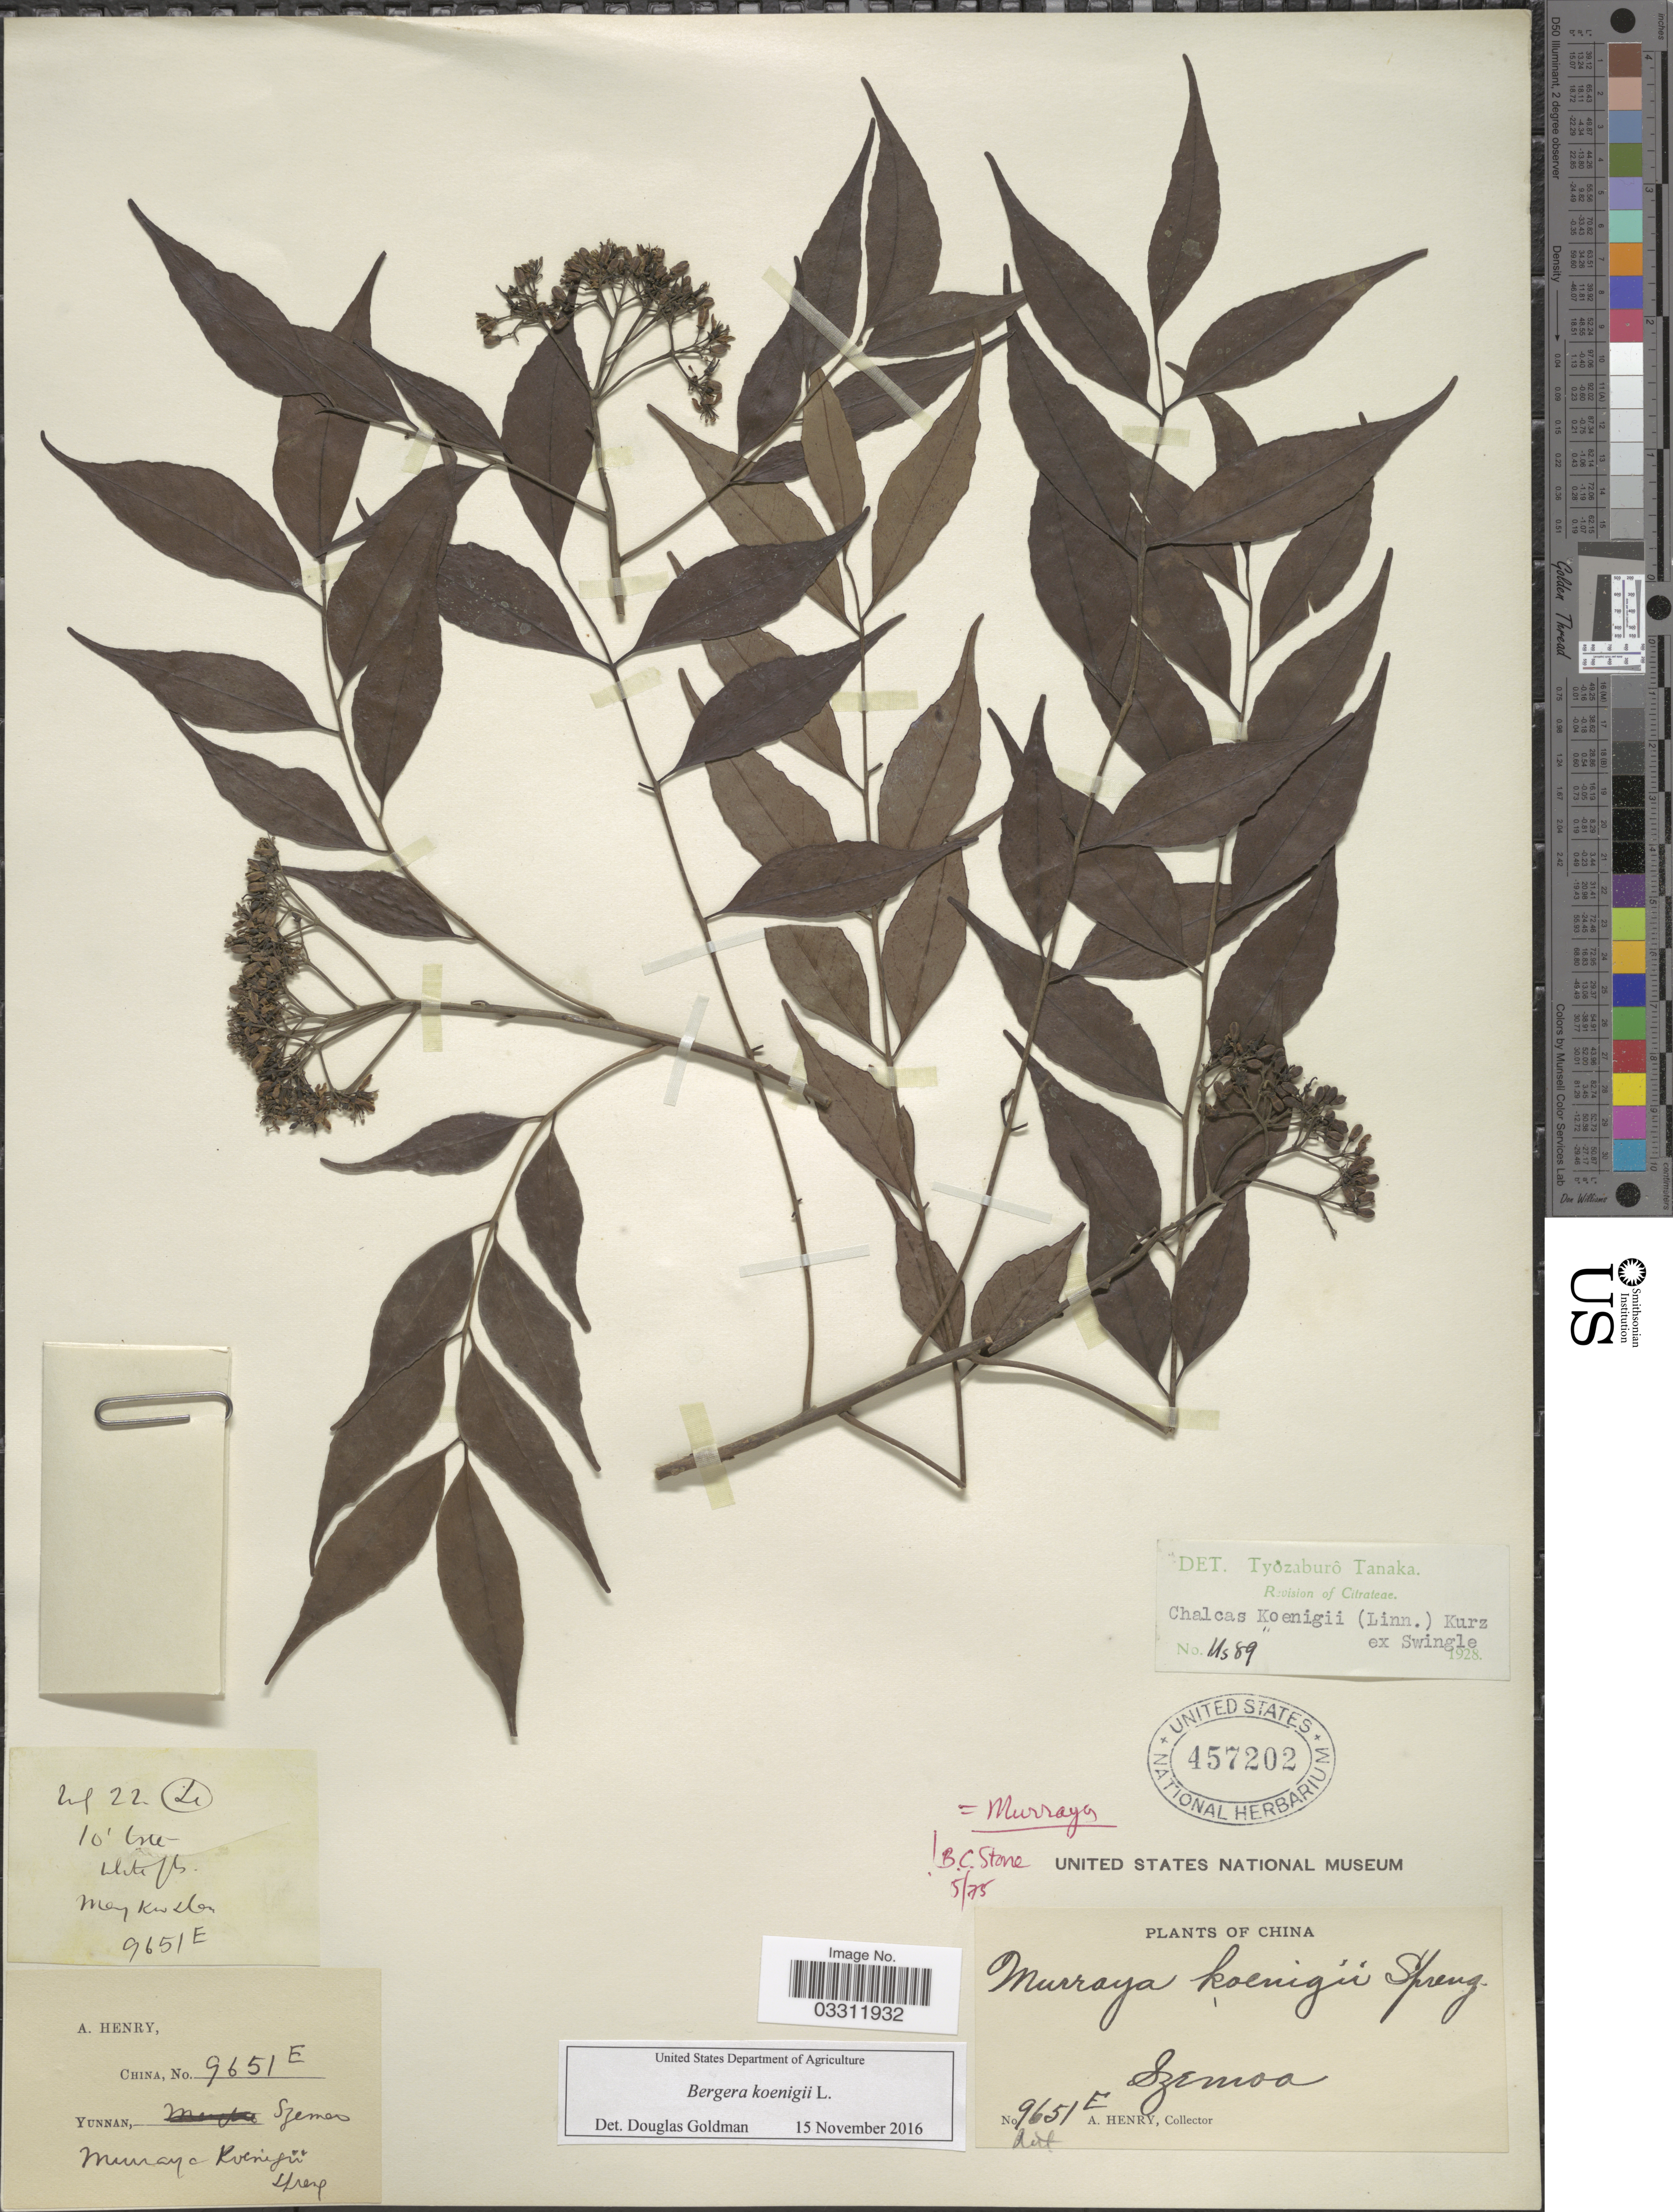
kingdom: Plantae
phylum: Tracheophyta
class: Magnoliopsida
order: Sapindales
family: Rutaceae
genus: Bergera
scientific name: Bergera koenigii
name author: L.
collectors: A. Henry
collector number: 9651 E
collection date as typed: Transcribed d/m/y: /7/22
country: China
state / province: Yunnan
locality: Szemoa.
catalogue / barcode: US 457202